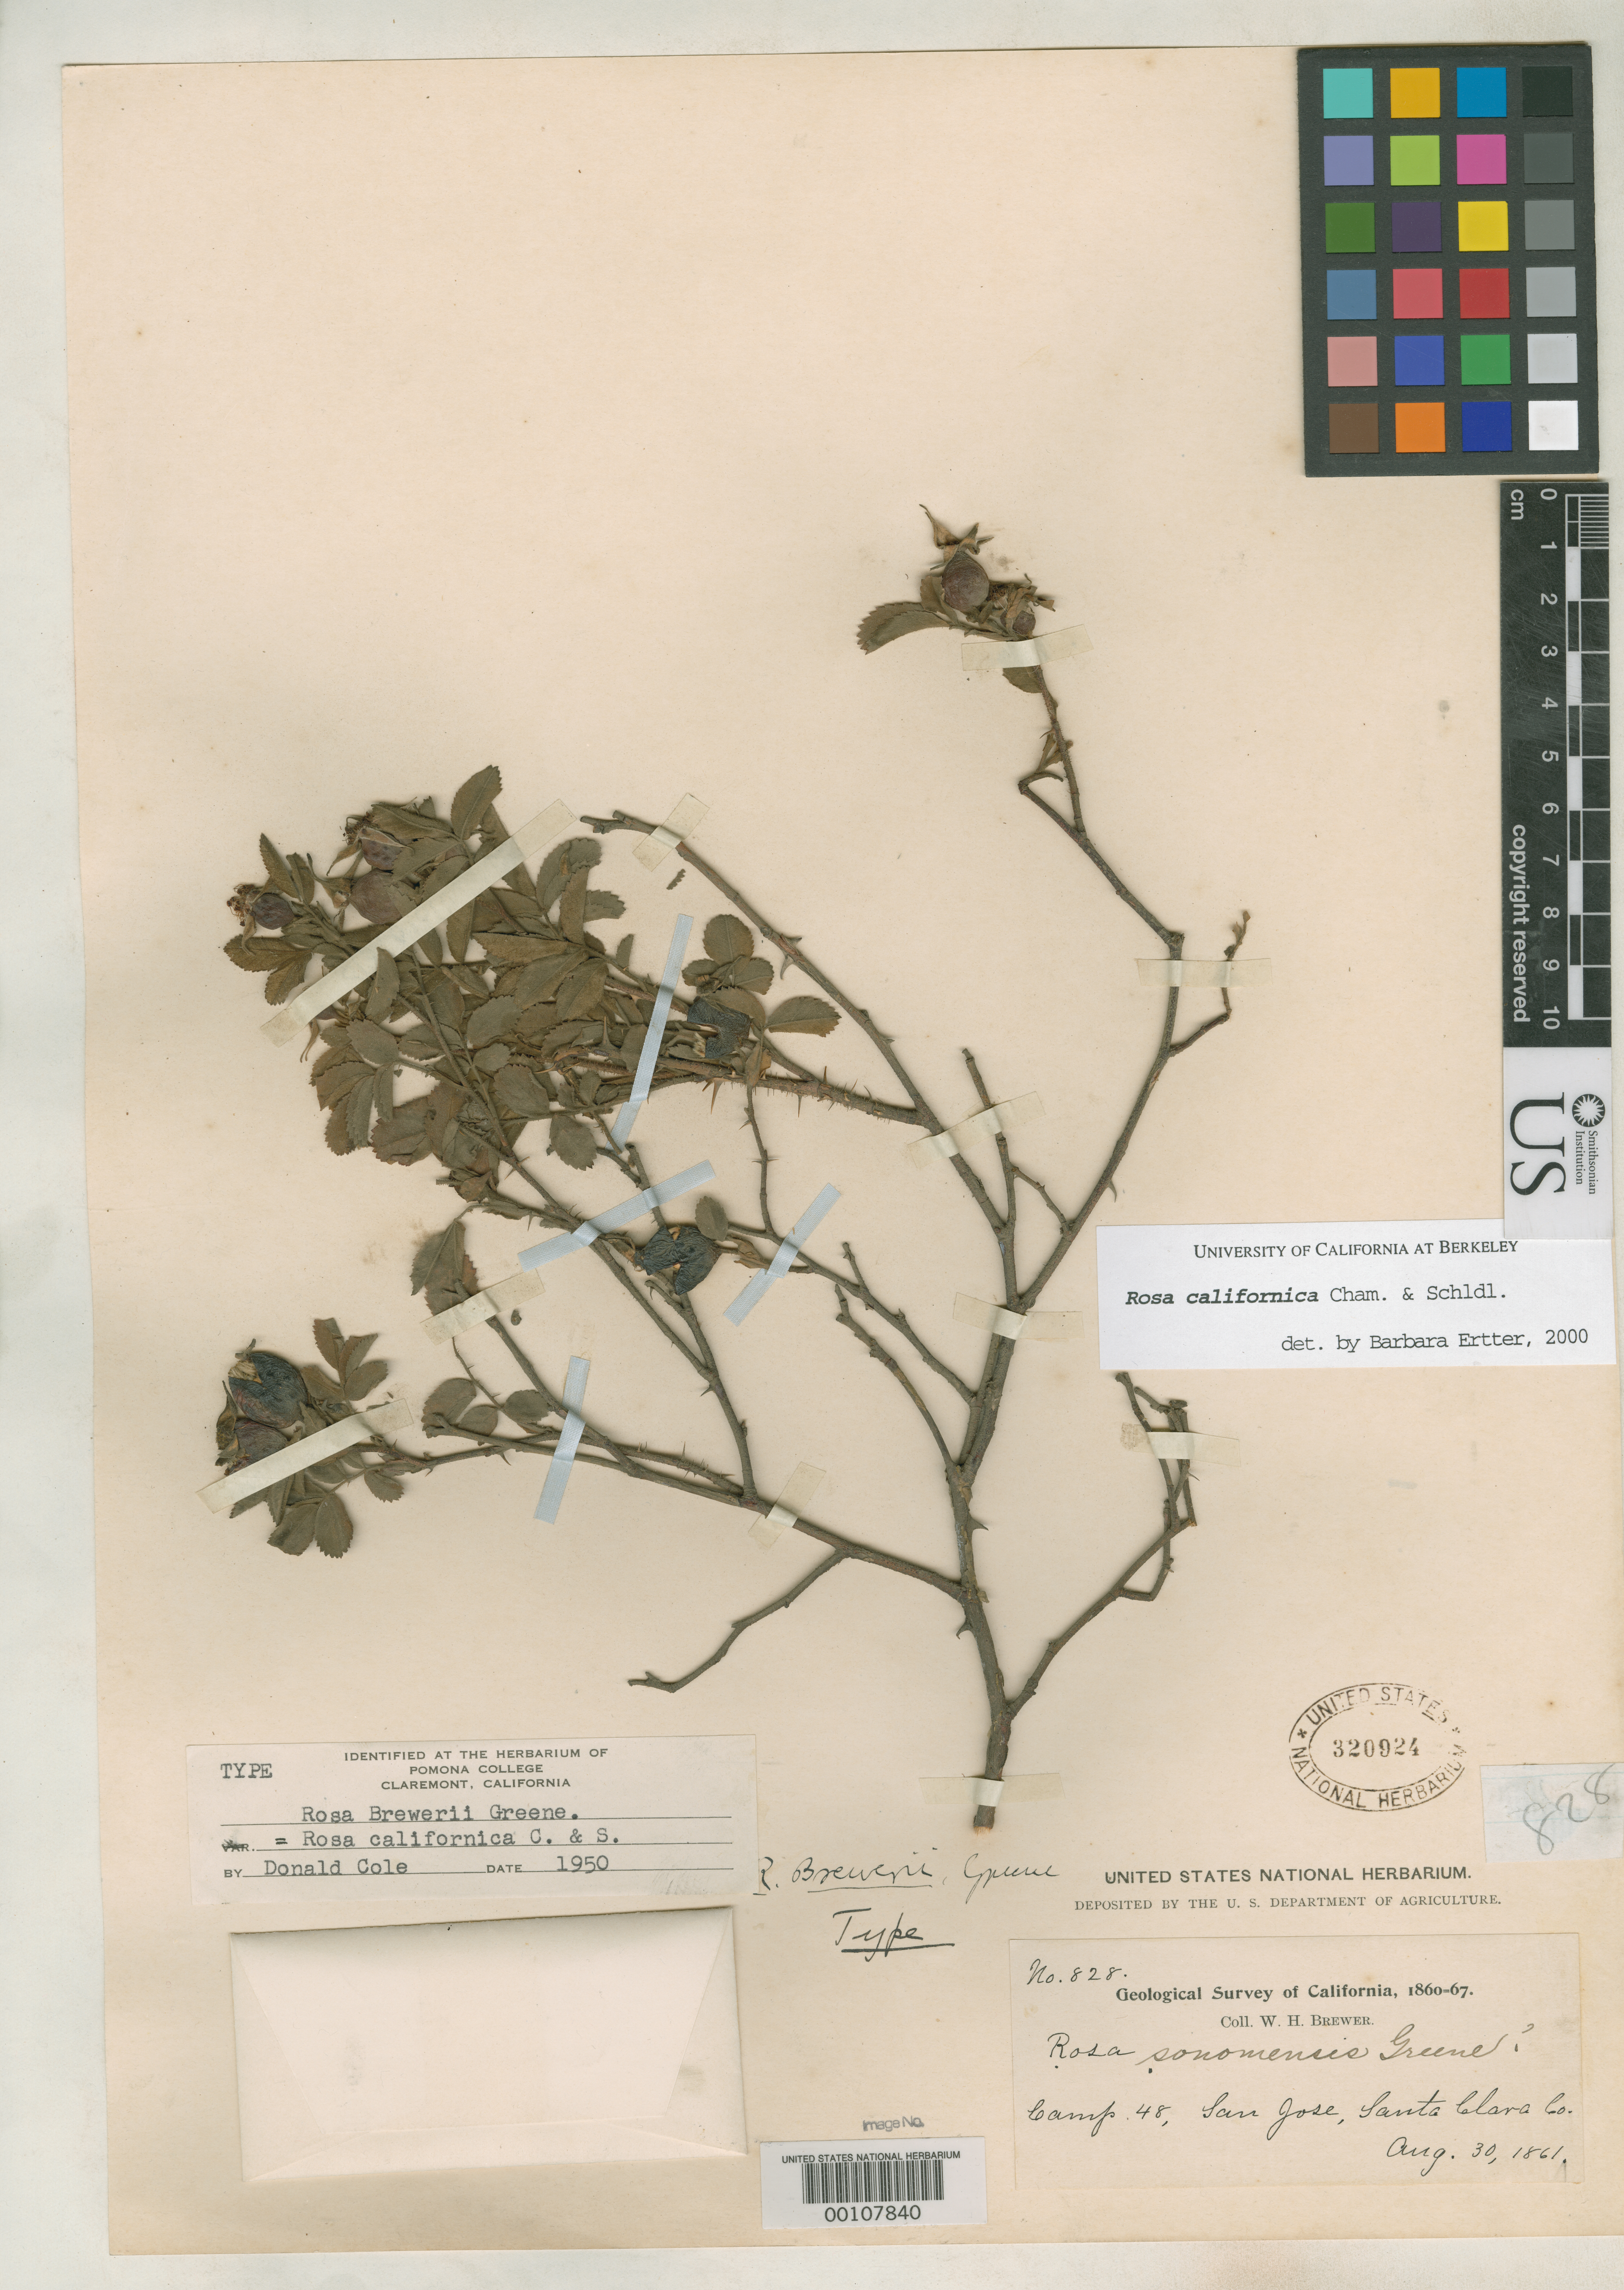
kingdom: Plantae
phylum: Tracheophyta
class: Magnoliopsida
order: Rosales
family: Rosaceae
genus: Rosa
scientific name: Rosa breweri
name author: Greene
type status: Holotype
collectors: W. H. Brewer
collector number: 828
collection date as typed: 30 Aug 1861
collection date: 1861-08-30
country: United States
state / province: California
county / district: Santa Clara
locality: San Jose, camp 48.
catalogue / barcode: US 320924